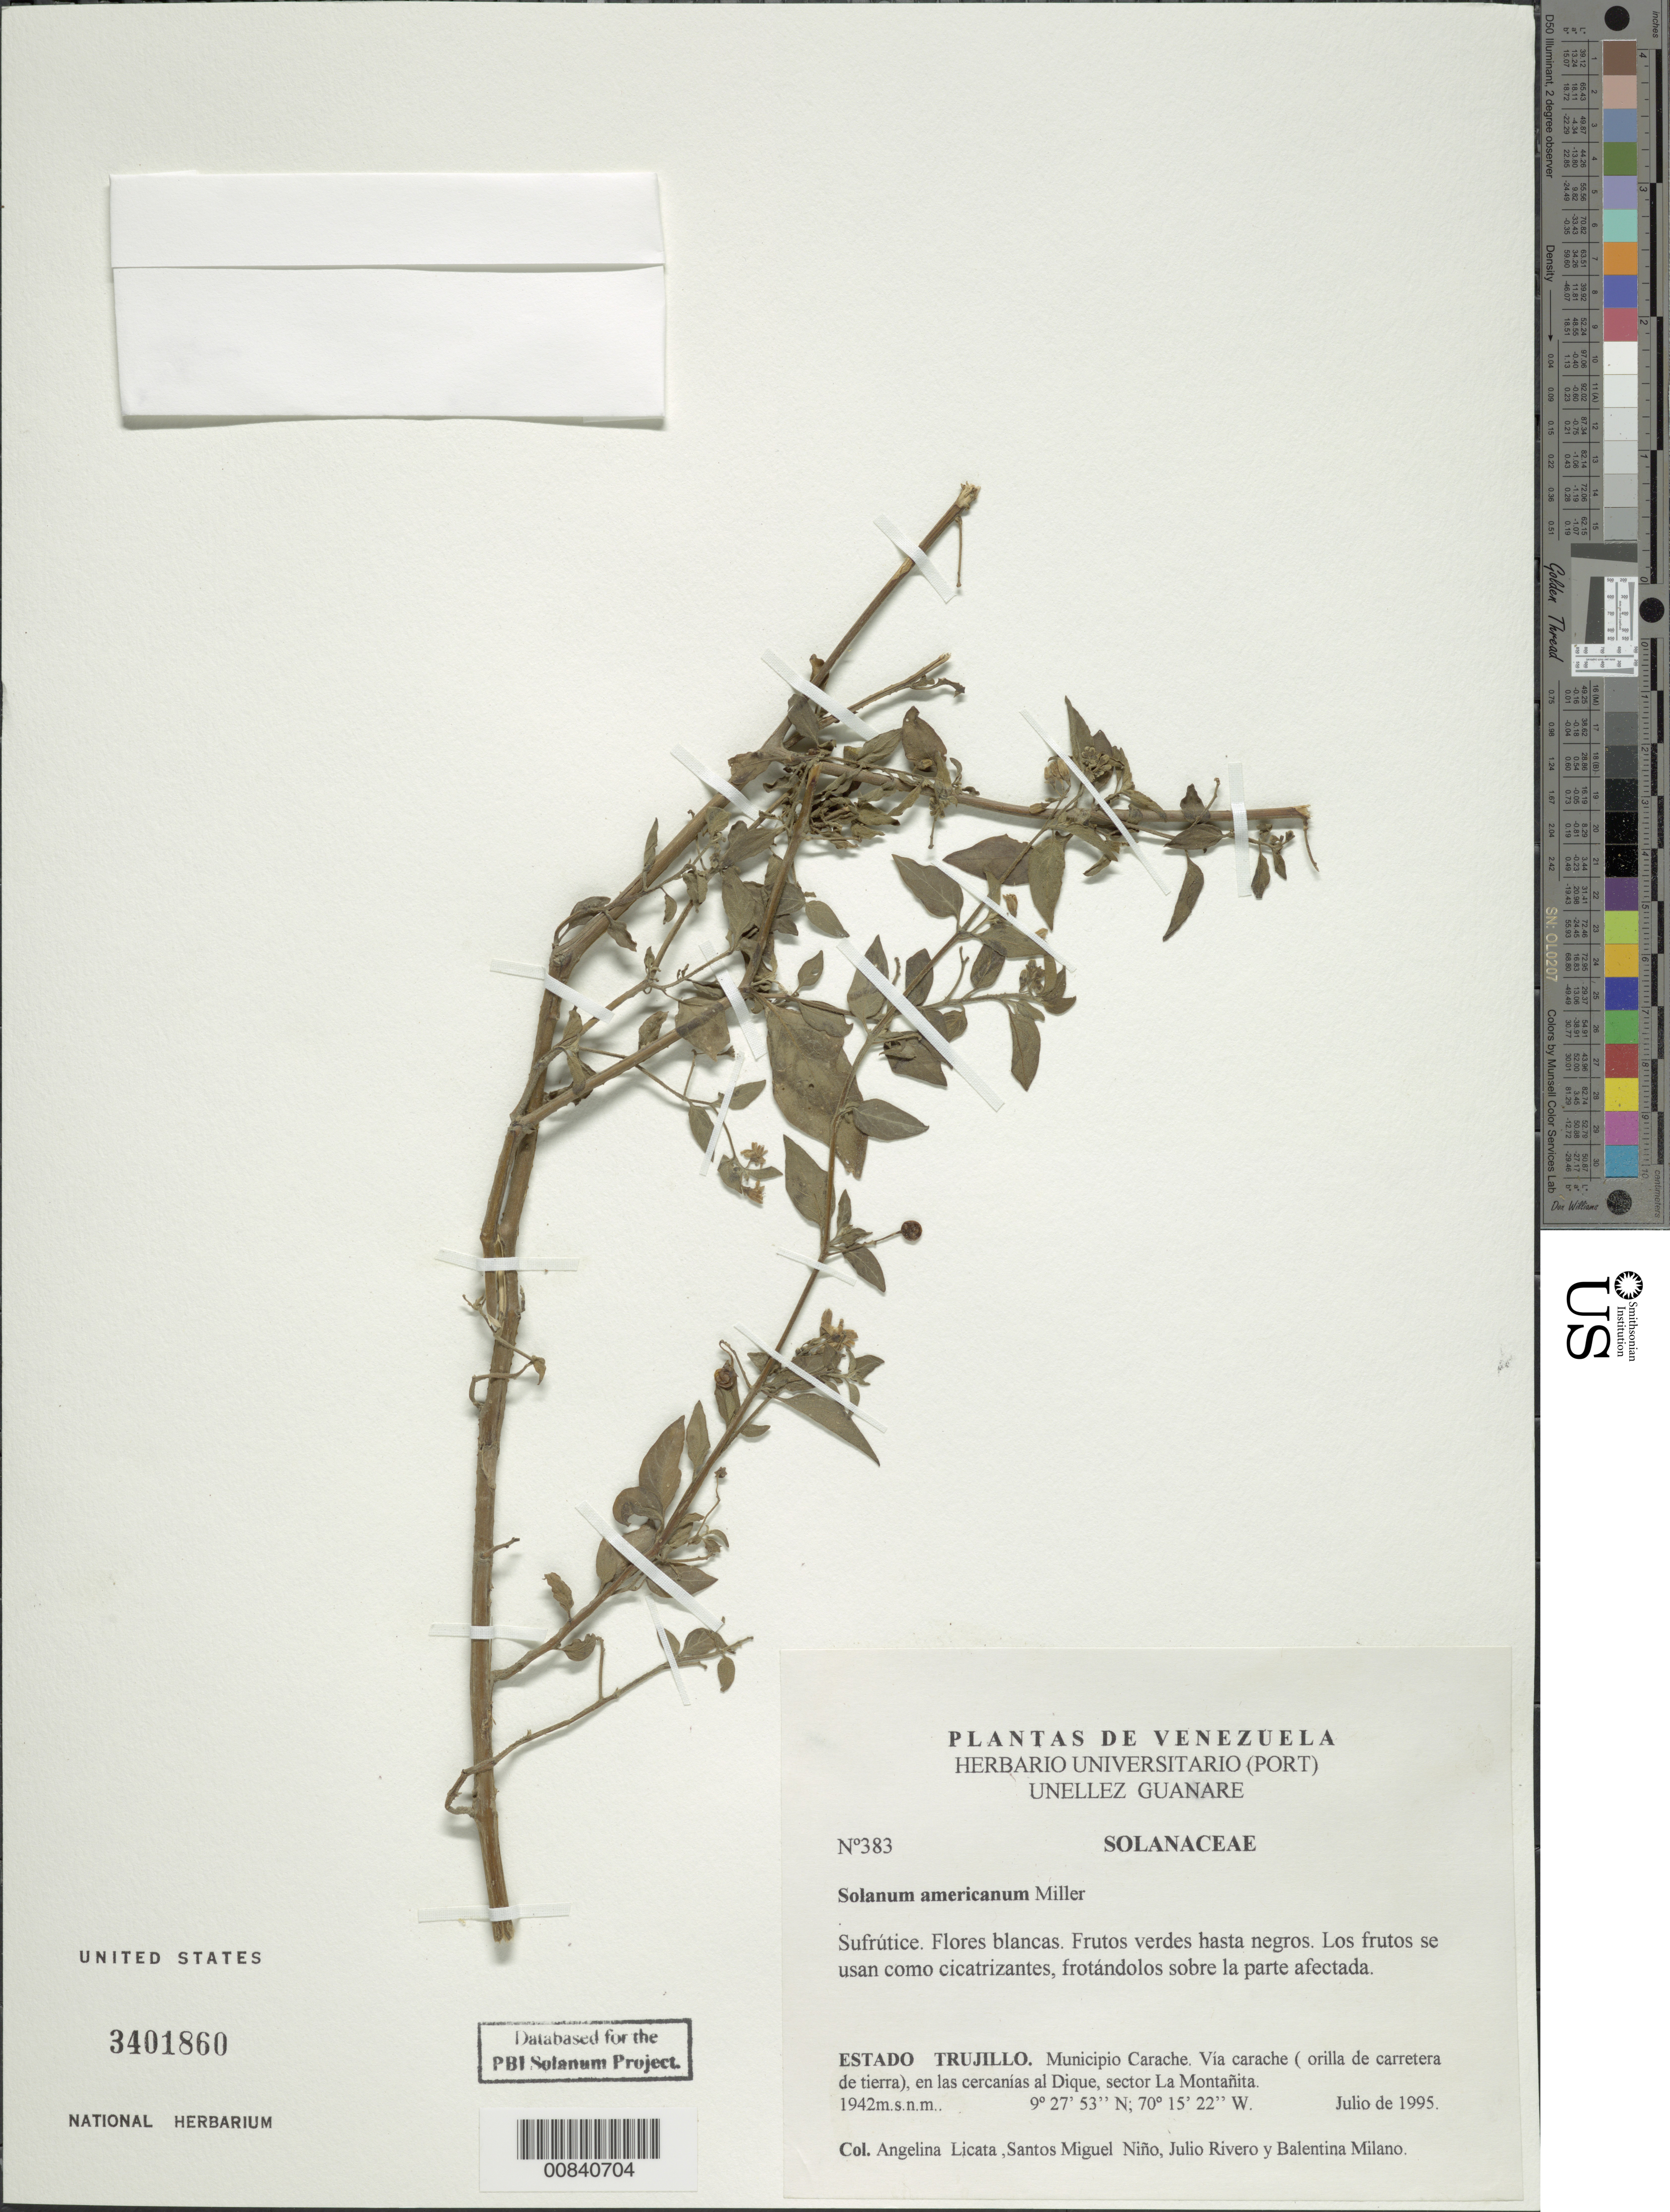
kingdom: Plantae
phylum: Tracheophyta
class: Magnoliopsida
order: Solanales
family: Solanaceae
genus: Solanum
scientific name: Solanum americanum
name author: Mill.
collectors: A. Licata, S. M. Niño, J. Rivero & B. Milano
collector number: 383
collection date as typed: Jul 1995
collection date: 1995-07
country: Venezuela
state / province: Trujillo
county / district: Carache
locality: Vía carache (orilla de carretera de tierra), en las cercanías al Dique, sector La Montañita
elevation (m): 1942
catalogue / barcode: US 3401860